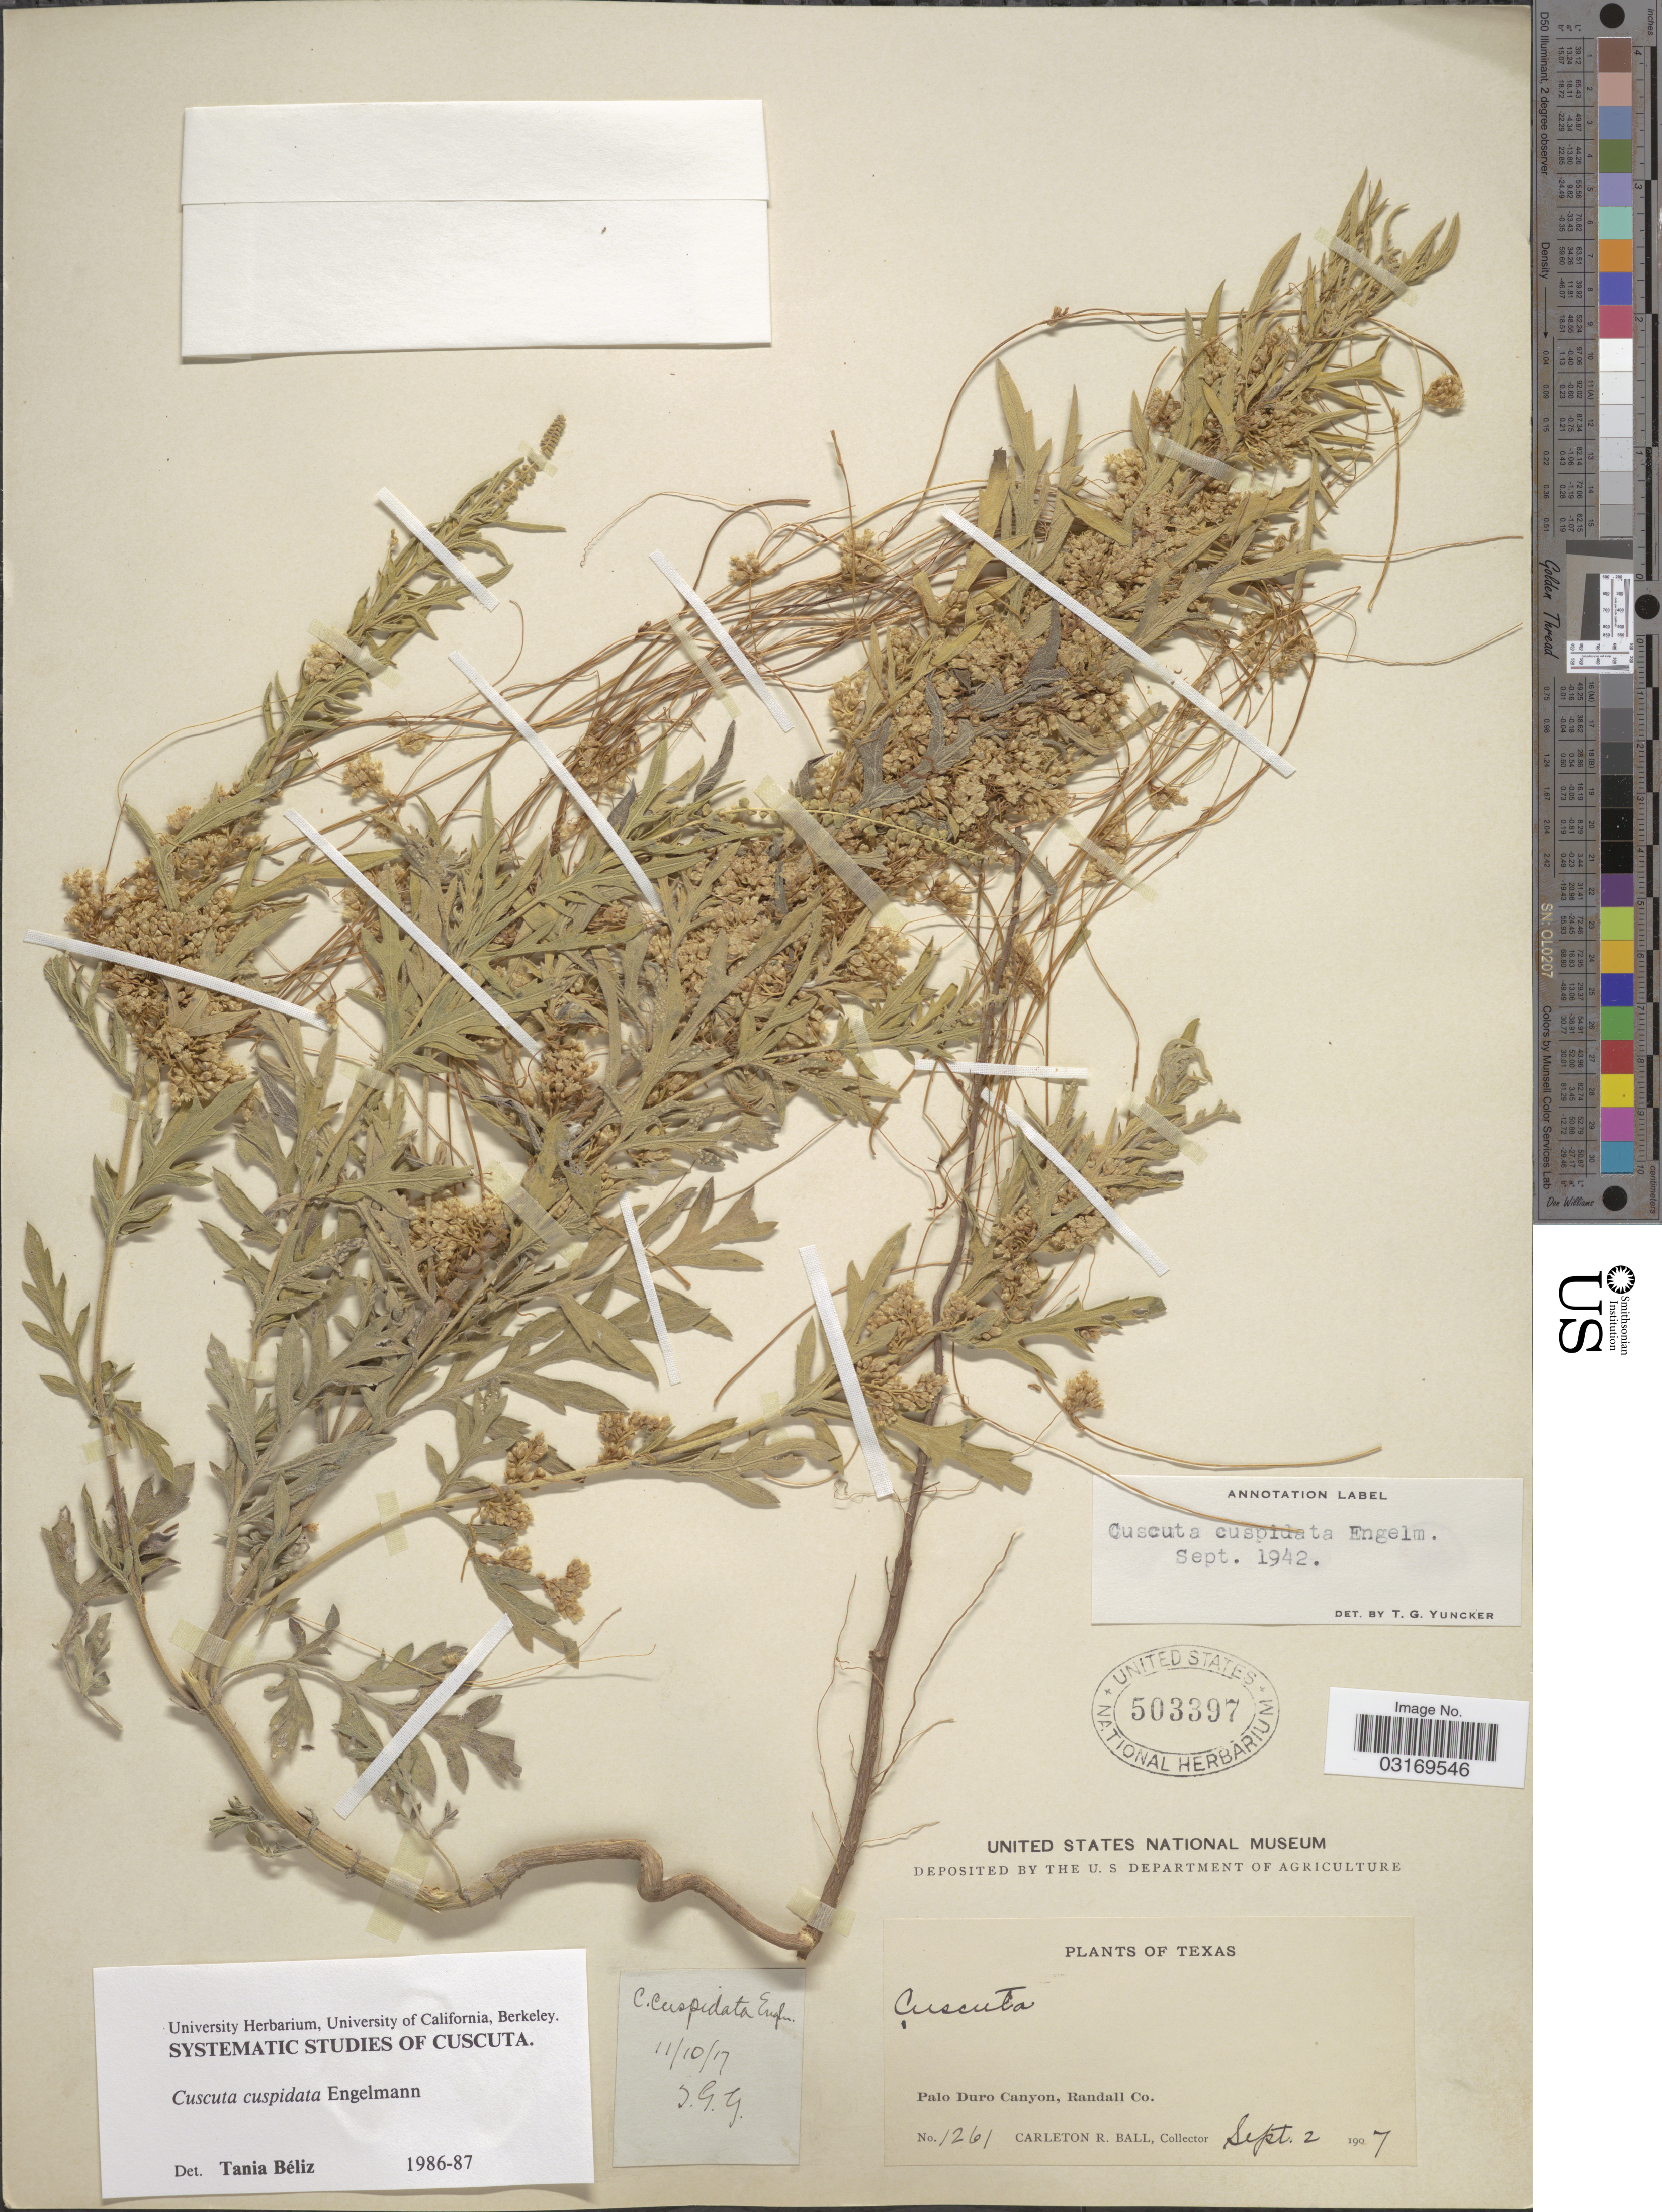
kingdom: Plantae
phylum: Tracheophyta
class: Magnoliopsida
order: Solanales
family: Convolvulaceae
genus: Cuscuta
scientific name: Cuscuta cuspidata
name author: Engelm.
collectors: C. R. Ball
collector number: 1261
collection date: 1907-09-02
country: United States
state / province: Texas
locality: Palo Duro Canyon, Randall Co.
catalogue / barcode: US 503397